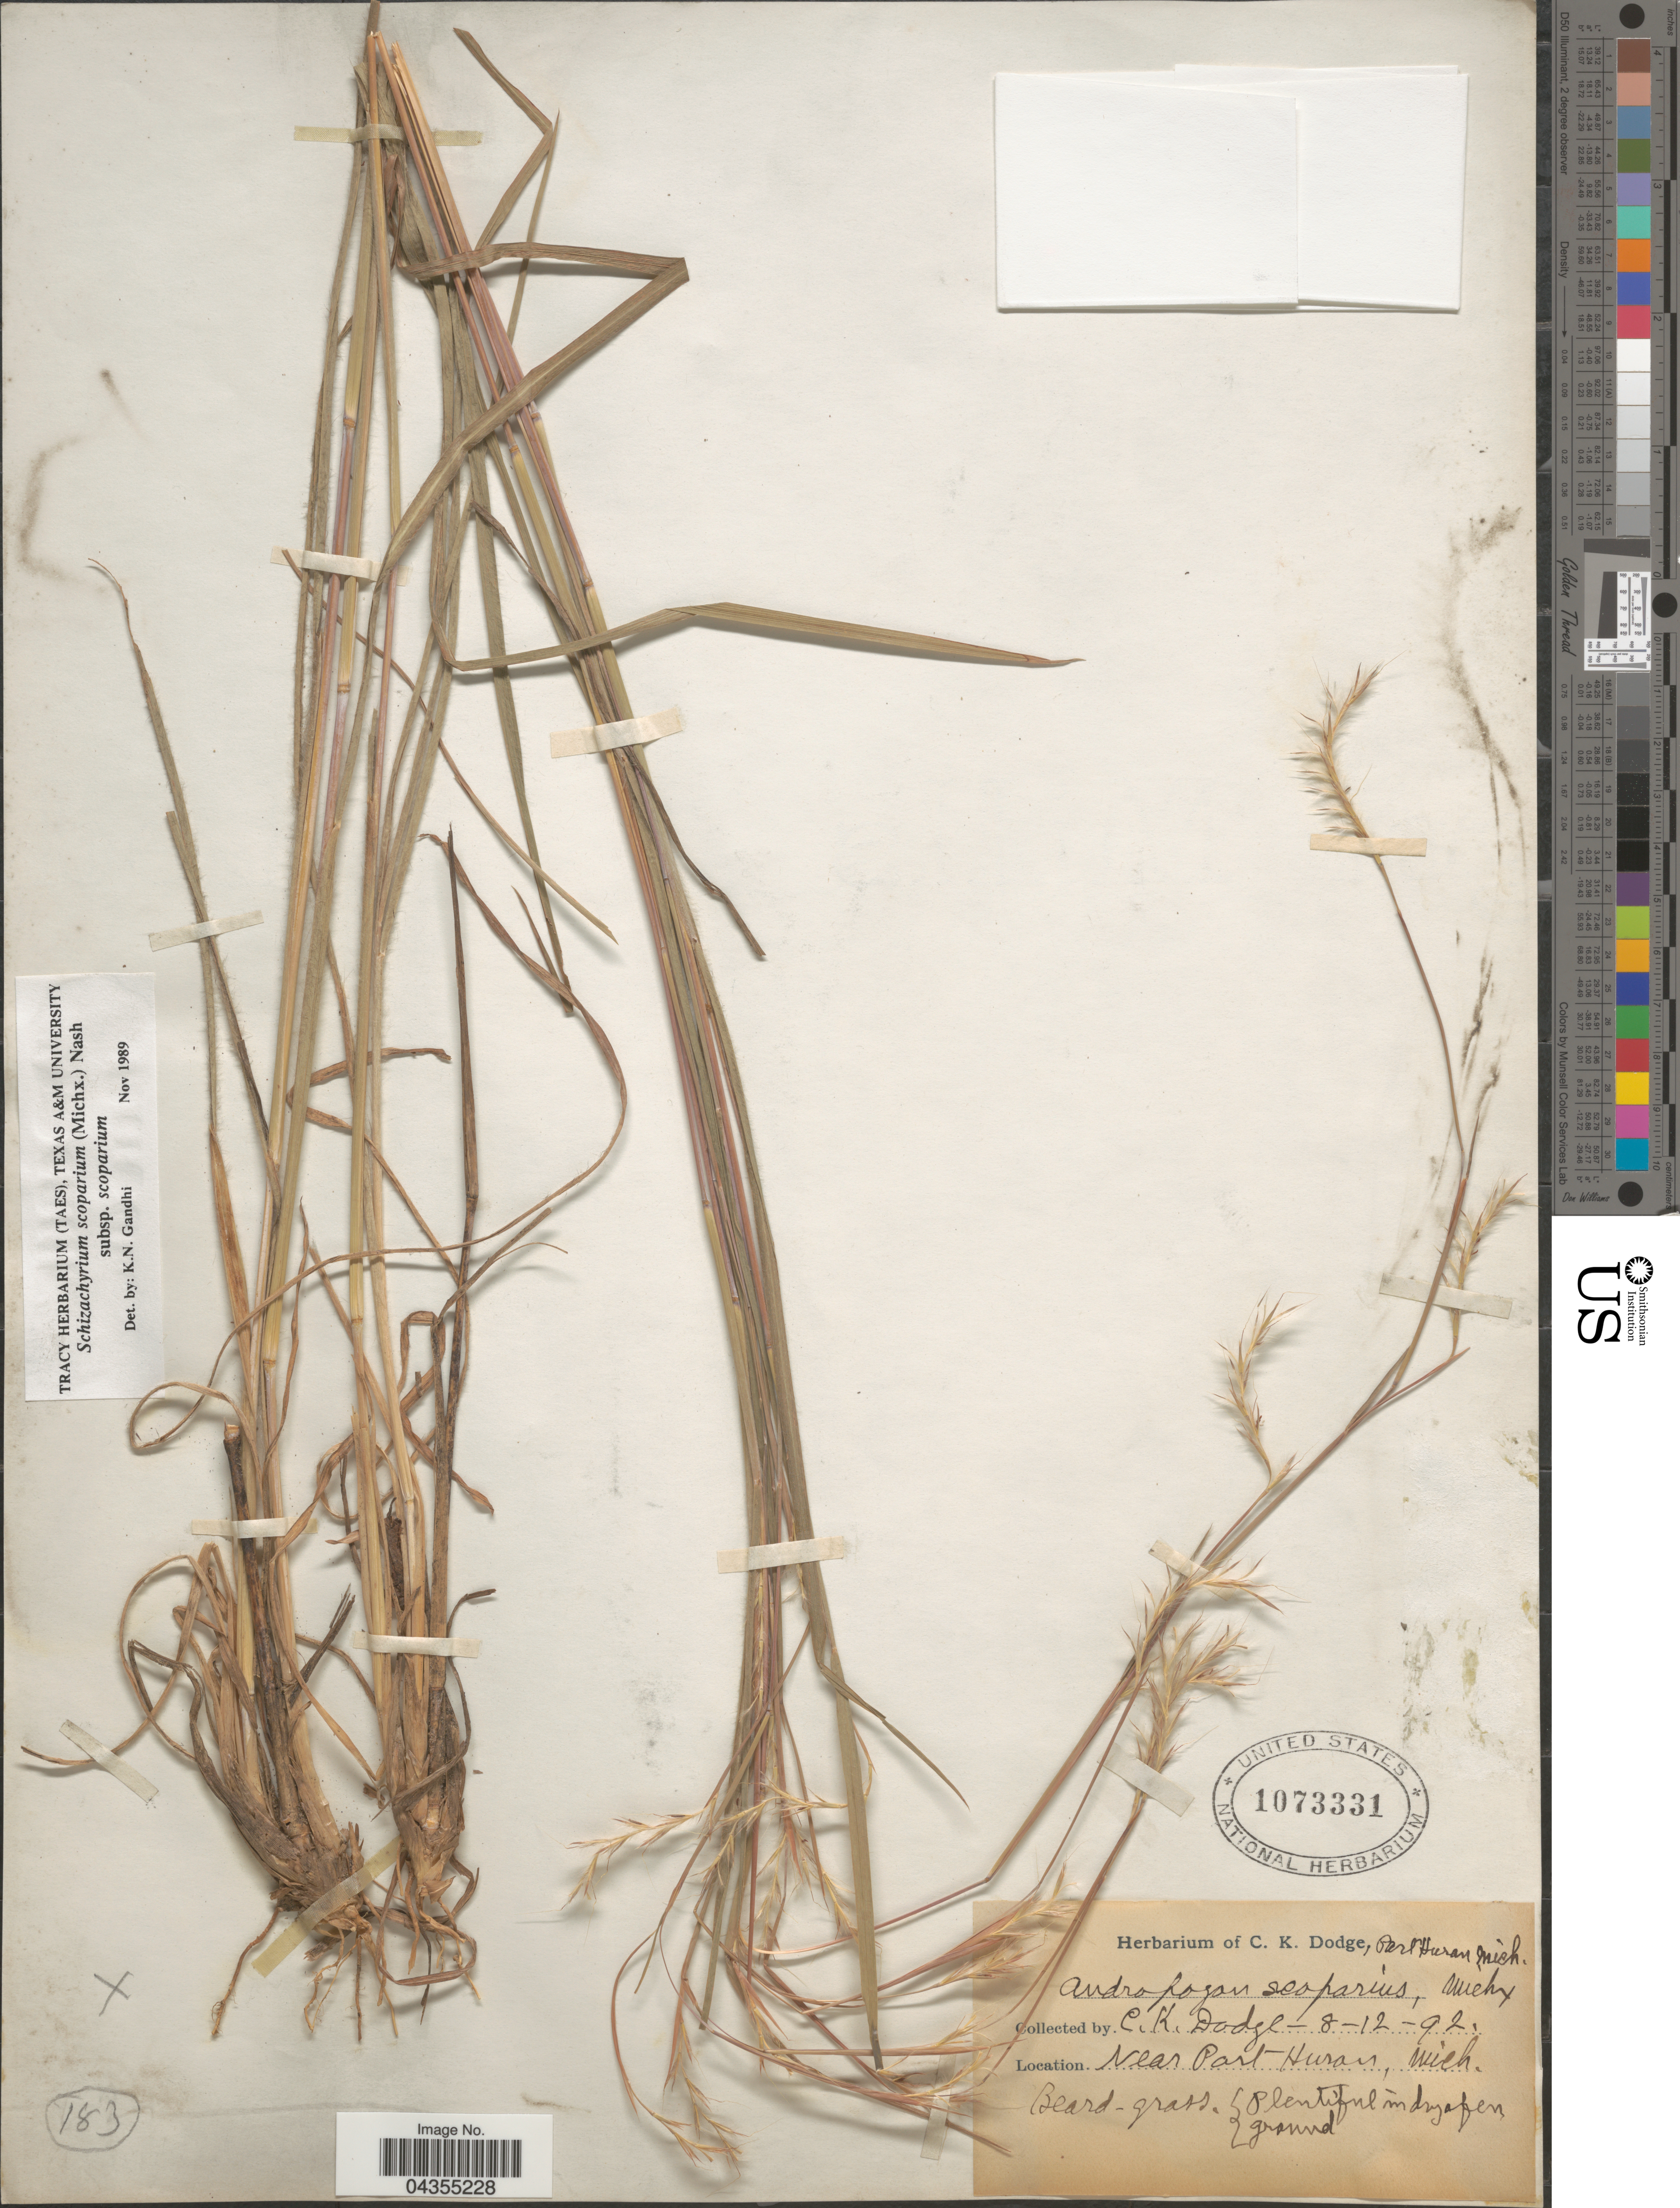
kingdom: Plantae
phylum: Tracheophyta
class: Liliopsida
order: Poales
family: Poaceae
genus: Schizachyrium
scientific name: Schizachyrium scoparium var. scoparium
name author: (Michx.) Nash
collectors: C. Dodge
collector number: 183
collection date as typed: Transcribed d/m/y: 12/8/92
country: United States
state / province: Michigan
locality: Near Port Huron.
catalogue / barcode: US 1073331